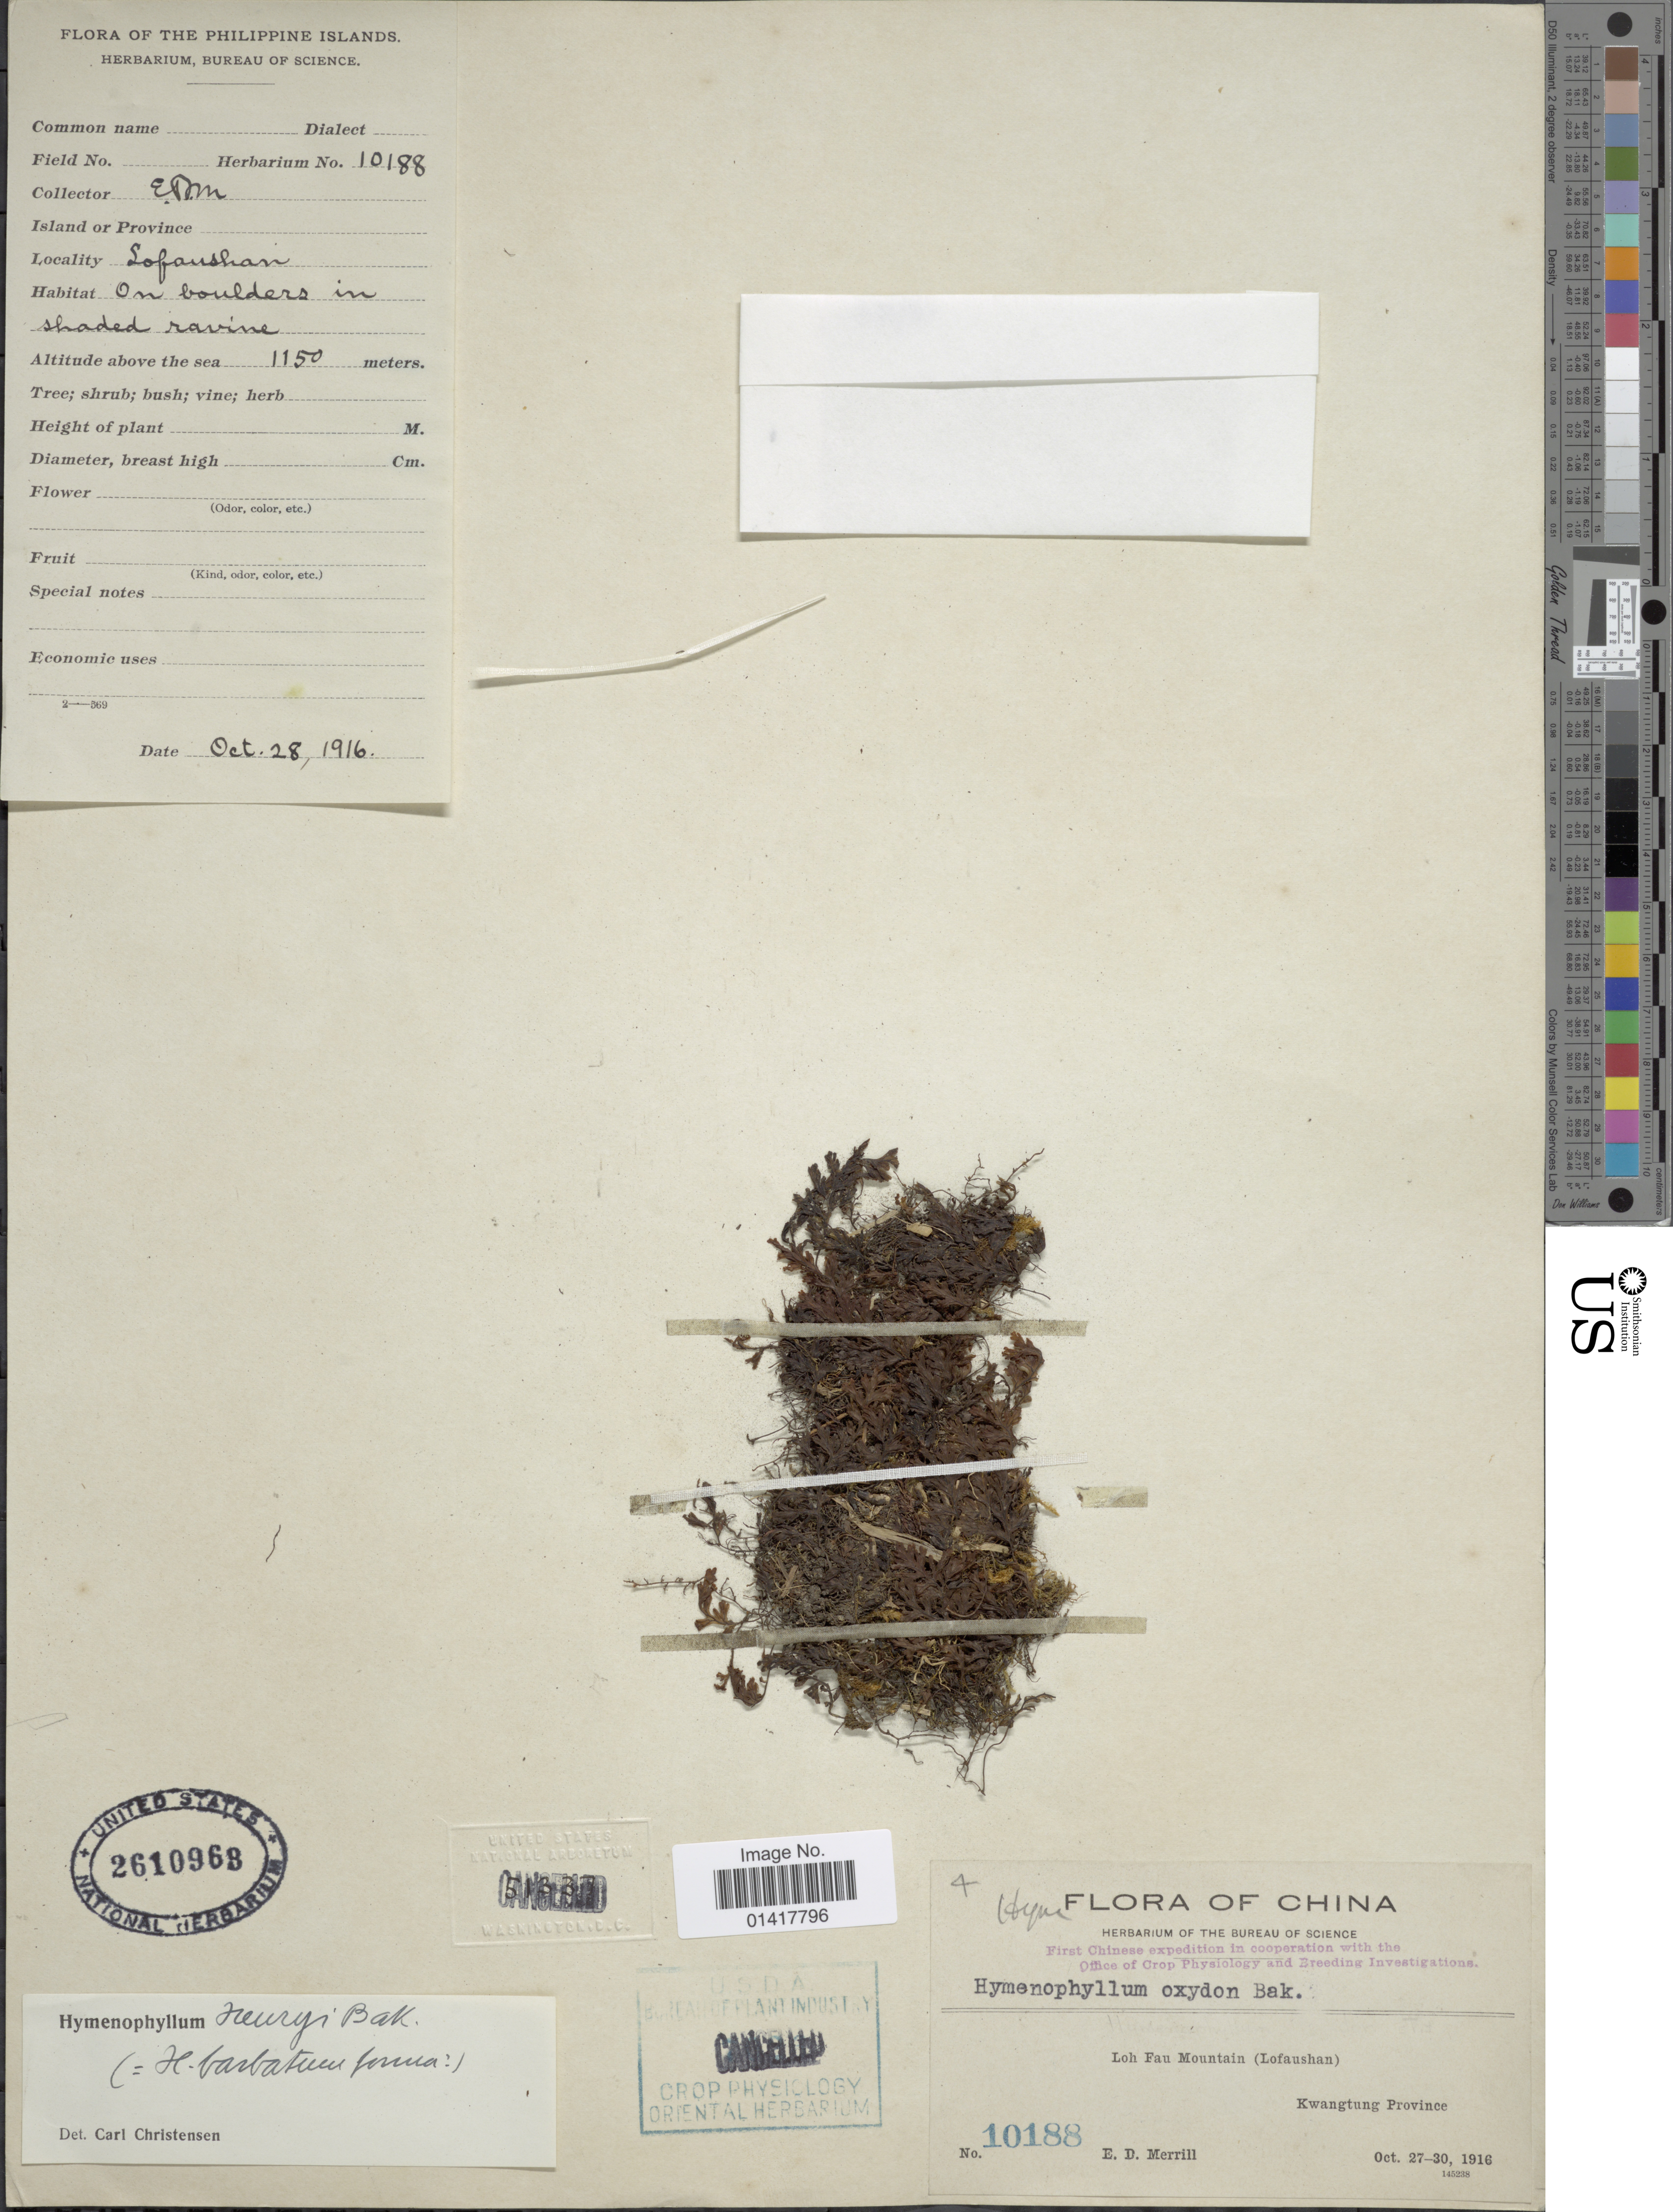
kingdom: Plantae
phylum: Tracheophyta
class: Polypodiopsida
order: Hymenophyllales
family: Hymenophyllaceae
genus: Hymenophyllum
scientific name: Hymenophyllum oxydon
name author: Baker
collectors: E. D. Merrill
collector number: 10188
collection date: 1916-10-27/1916-10-30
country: China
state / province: Guangdong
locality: Loh Fau Mountain (Lofaushan)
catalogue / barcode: US 2610968